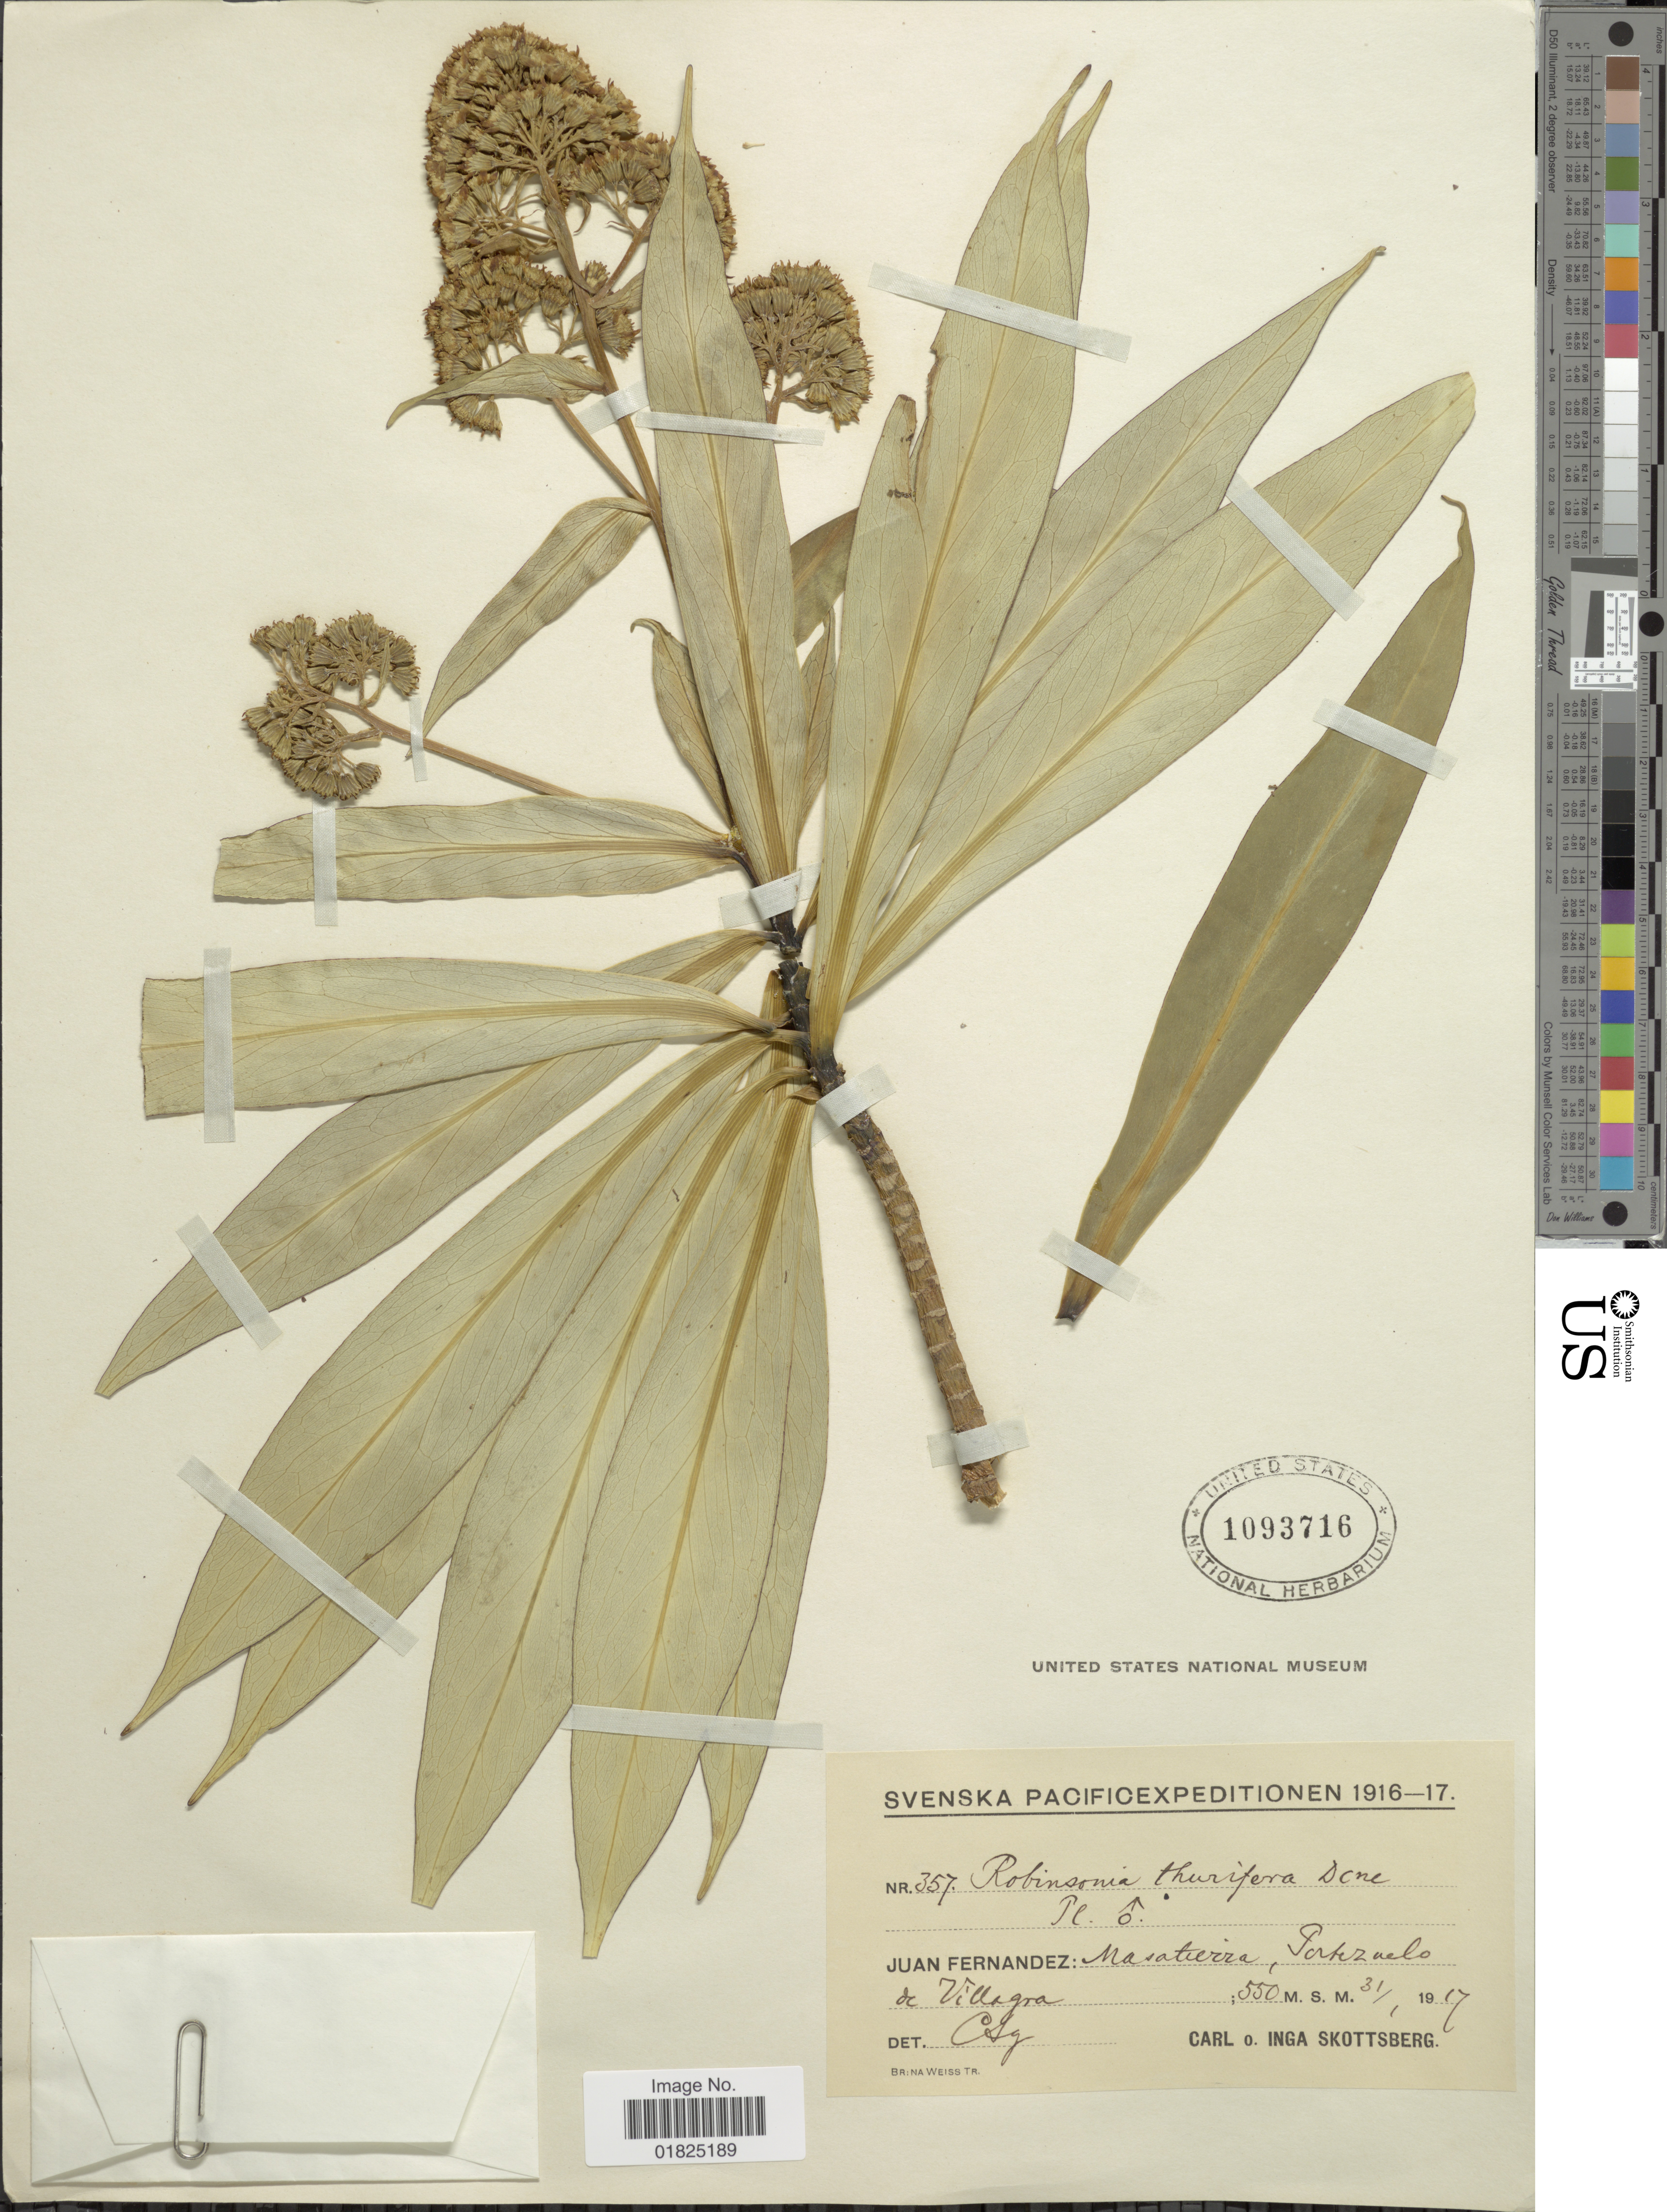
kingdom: Plantae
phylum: Tracheophyta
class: Magnoliopsida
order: Asterales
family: Asteraceae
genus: Robinsonia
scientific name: Robinsonia thurifera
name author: Decne.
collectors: C. Skottsberg & I. Skottsberg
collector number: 357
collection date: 1917-01-31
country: Chile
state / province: Valparaíso (V)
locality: Juan Fernandez: Masatierra, Portezuelo de Villagra.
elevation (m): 550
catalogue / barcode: US 1093716